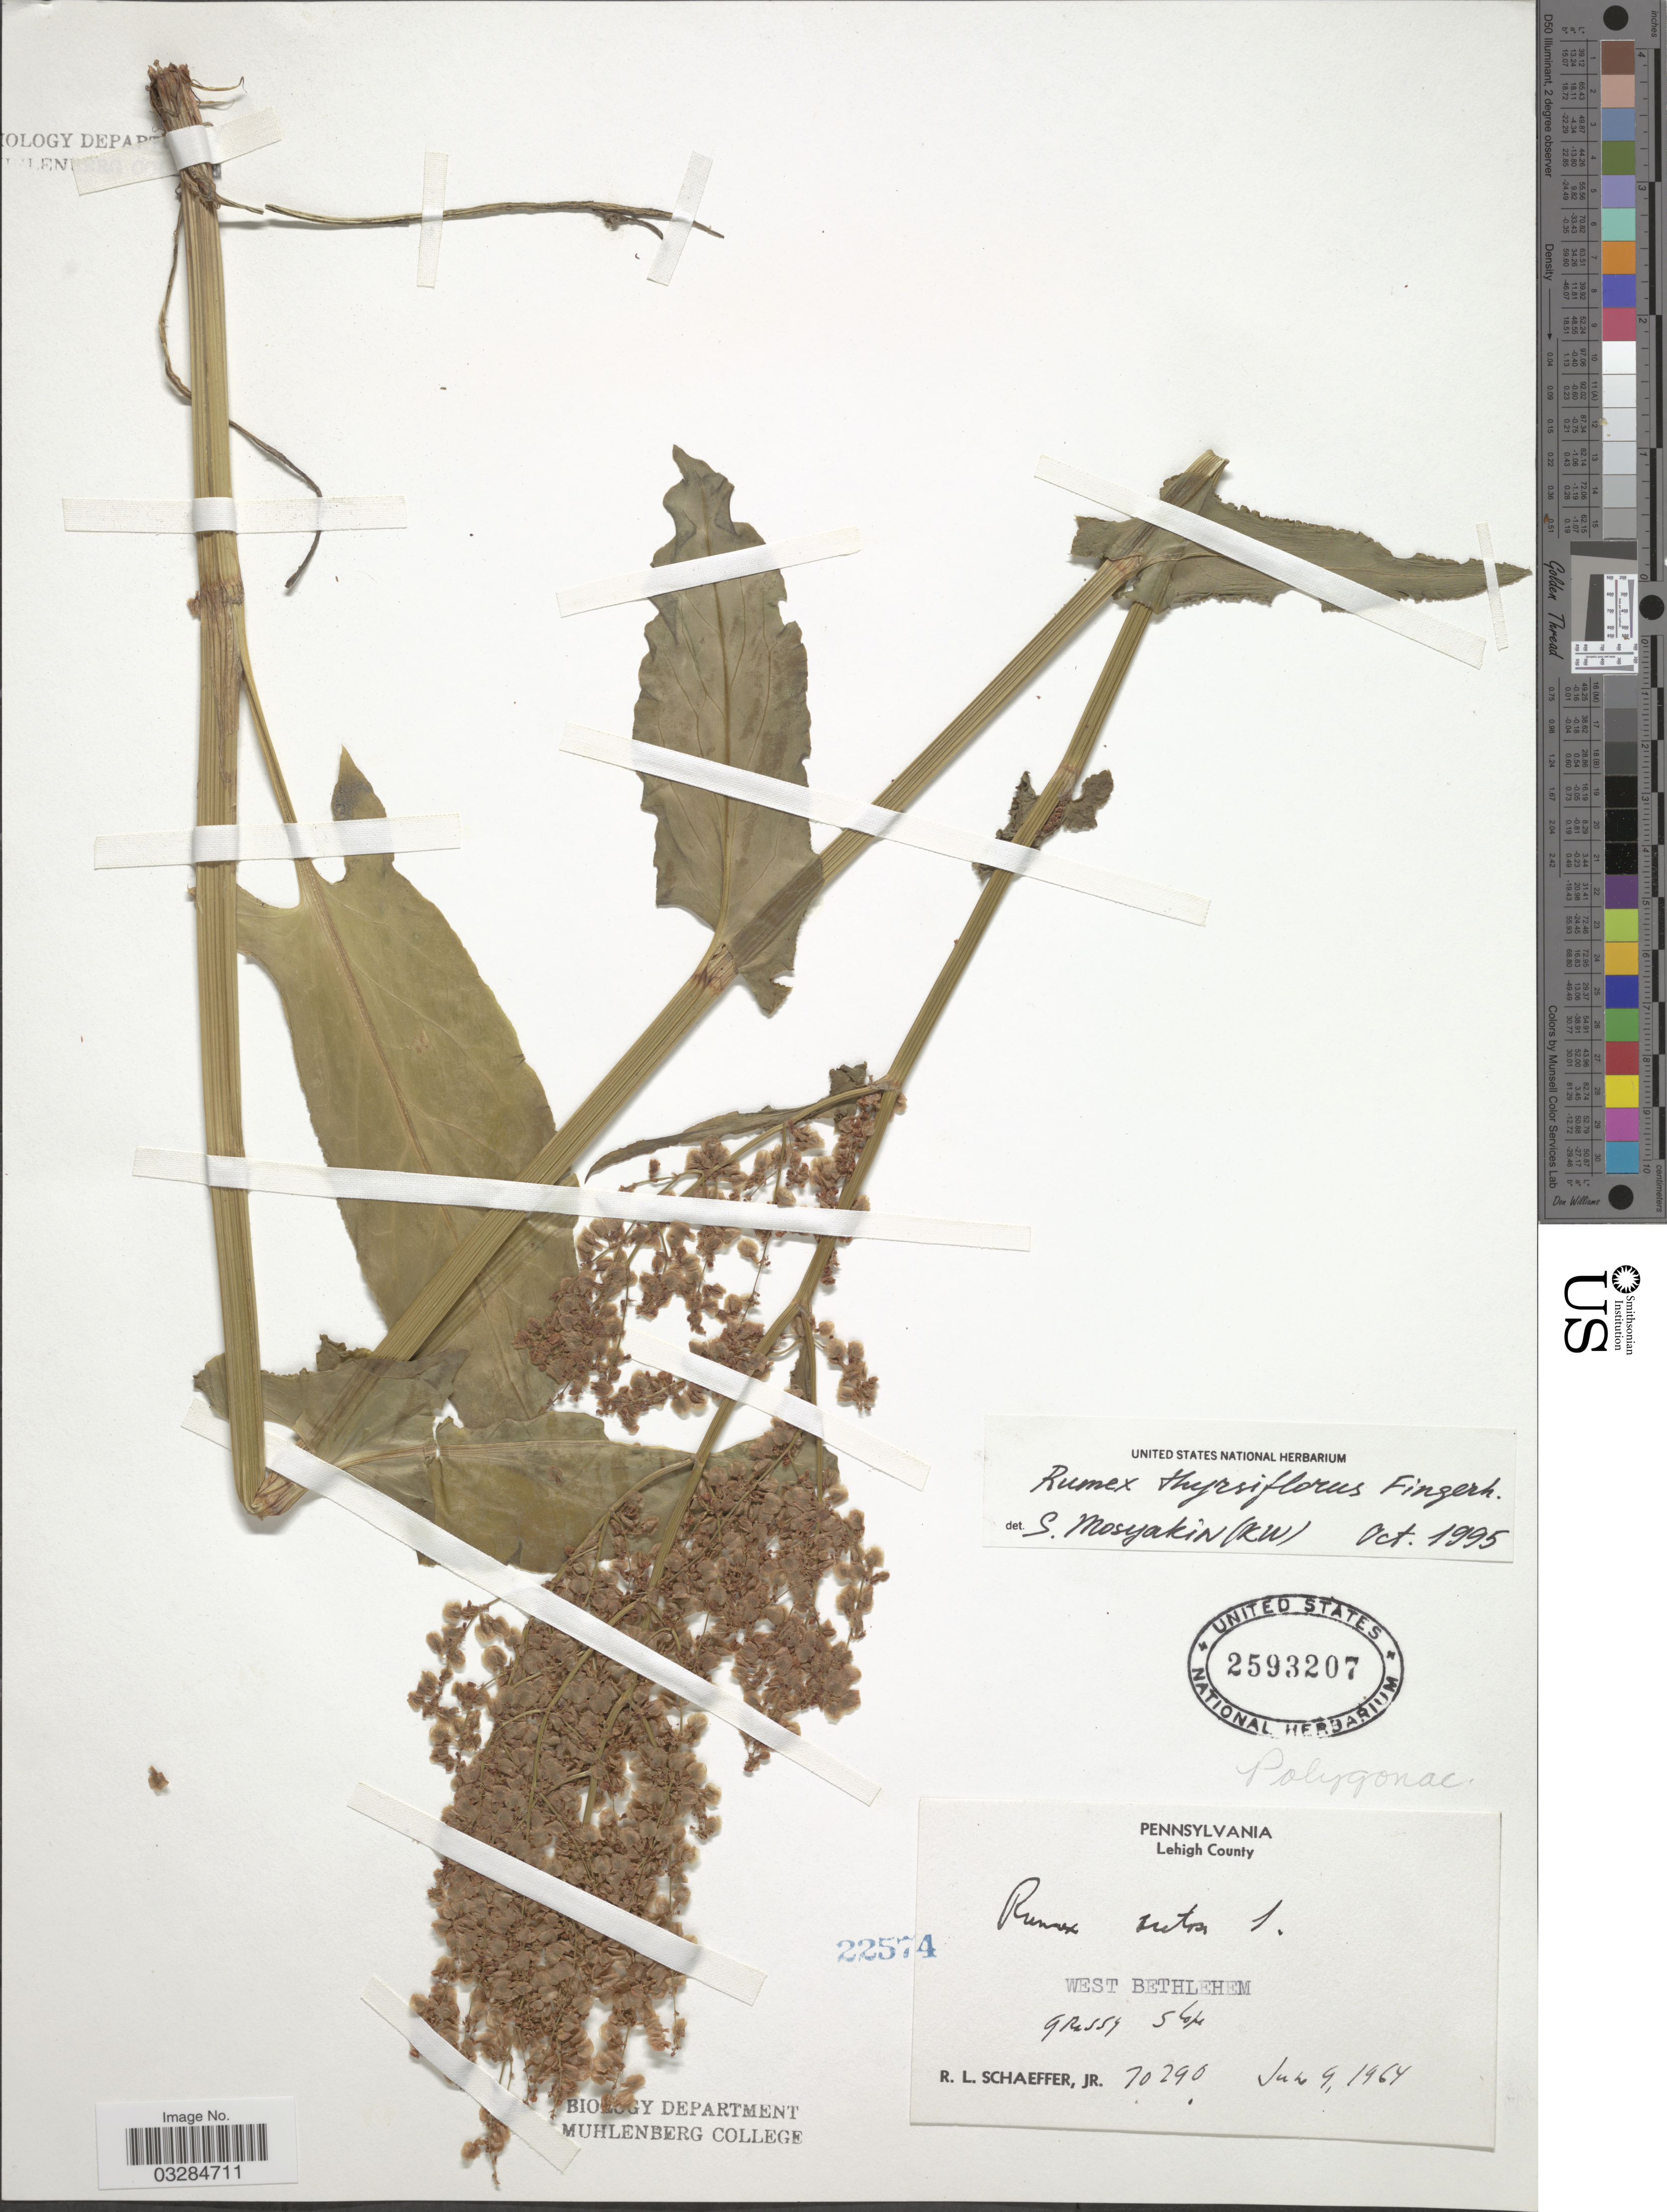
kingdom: Plantae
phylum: Tracheophyta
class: Magnoliopsida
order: Caryophyllales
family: Polygonaceae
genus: Rumex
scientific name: Rumex thyrsiflorus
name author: Fingerh.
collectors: R. L. Schaeffer Jr.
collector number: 70296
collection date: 1964-06-09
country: United States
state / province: Pennsylvania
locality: Lehigh County. West Bethlehem.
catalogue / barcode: US 2593207